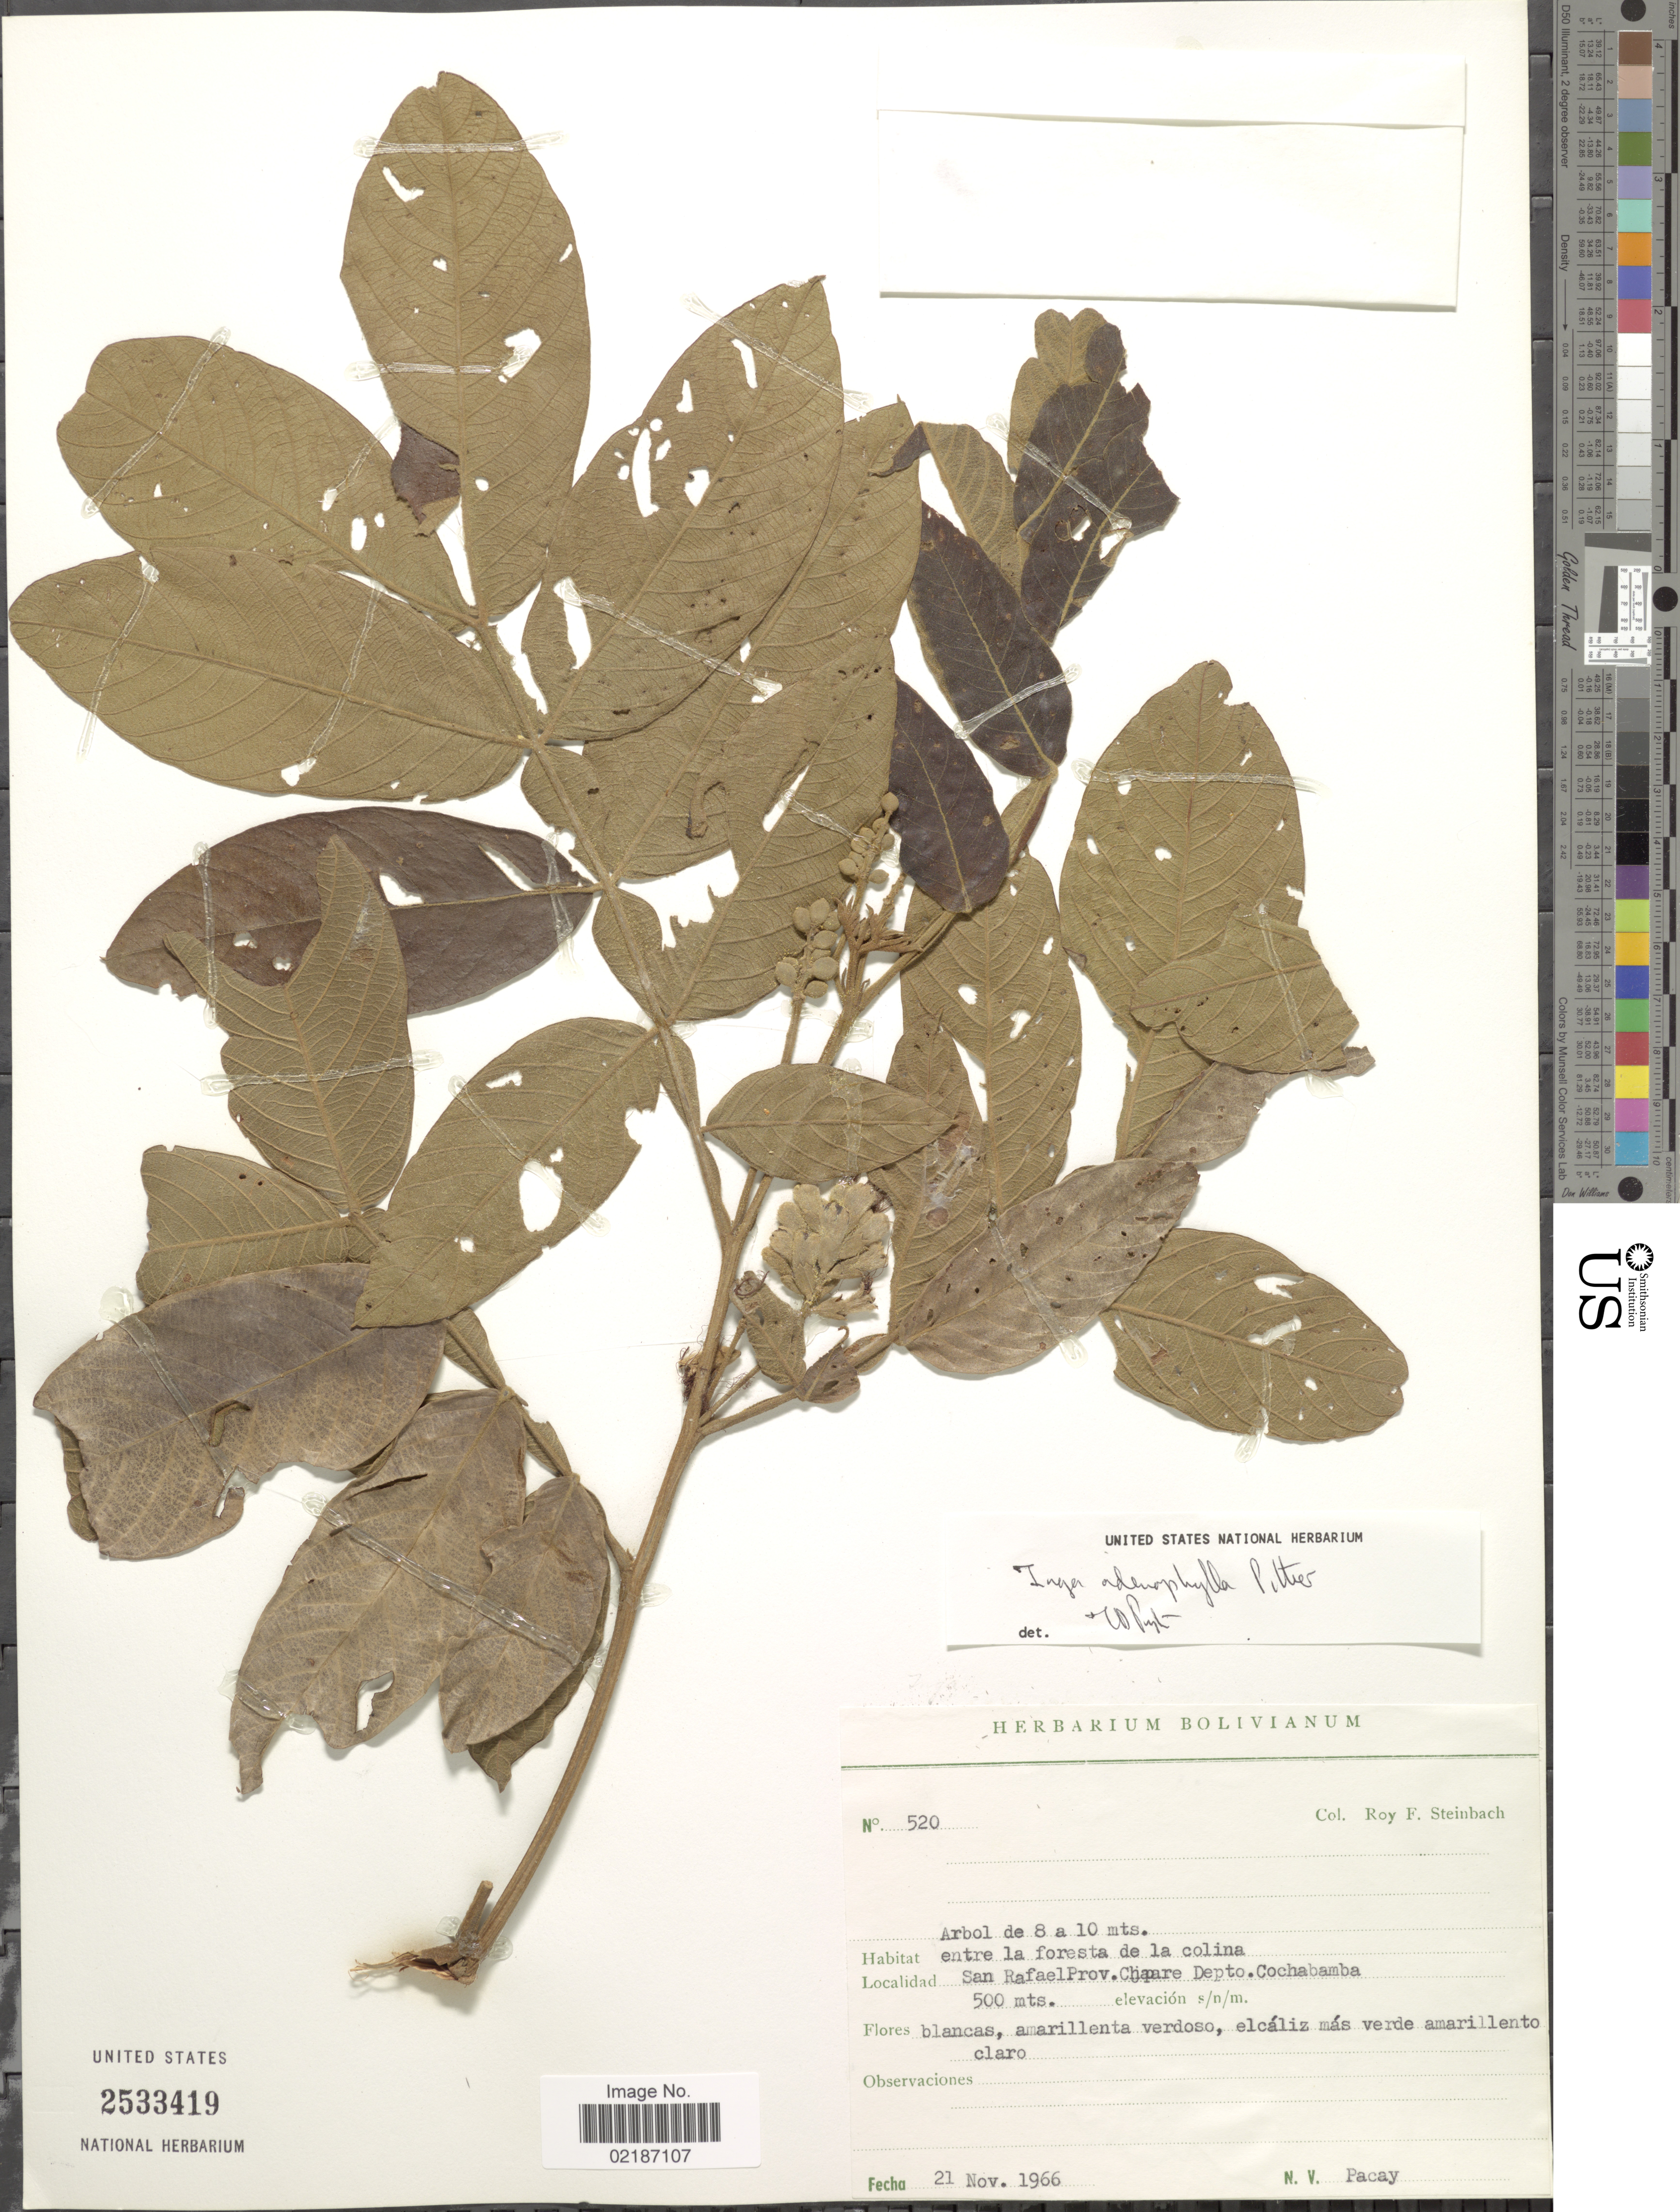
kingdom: Plantae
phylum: Tracheophyta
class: Magnoliopsida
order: Fabales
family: Fabaceae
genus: Inga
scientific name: Inga adenophylla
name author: Pittier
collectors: R. F. Steinbach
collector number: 520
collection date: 1966-11-21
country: Bolivia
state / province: Cochabamba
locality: Entre la foresta de la colina, San Rafael Prov. Chapare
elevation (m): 500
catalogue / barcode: US 2533419